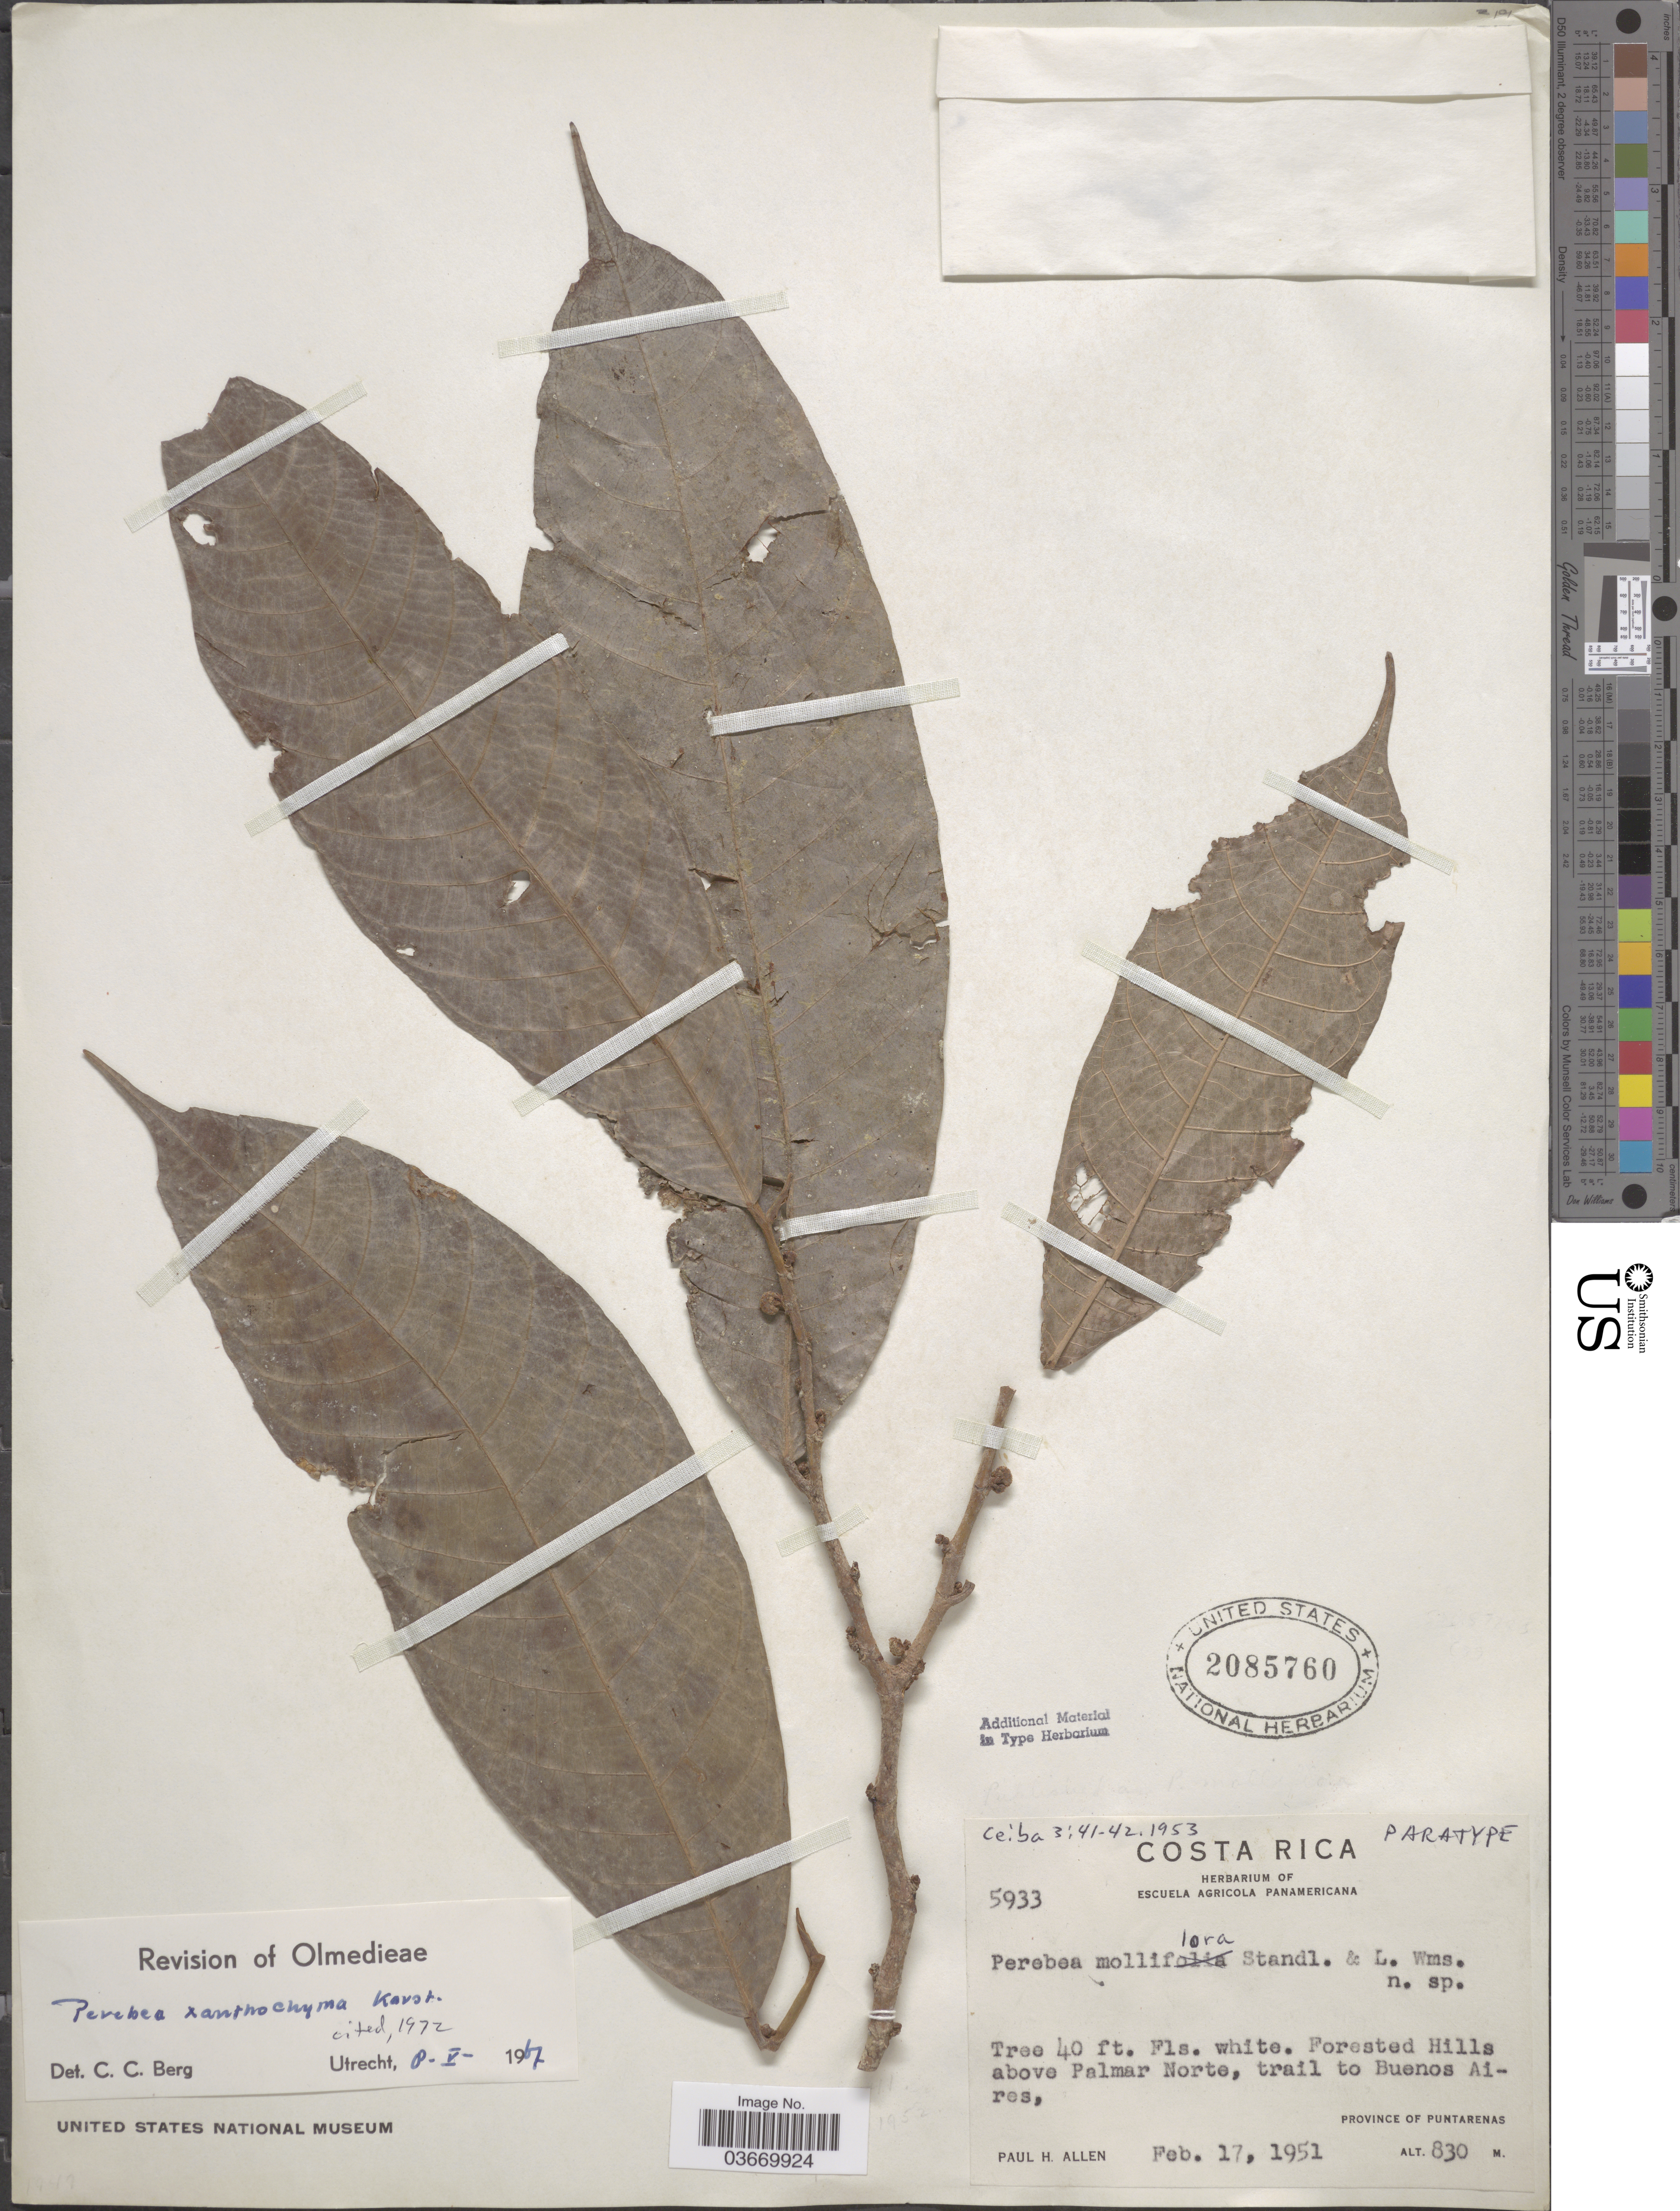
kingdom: Plantae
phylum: Tracheophyta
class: Magnoliopsida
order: Rosales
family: Moraceae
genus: Perebea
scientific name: Perebea xanthochyma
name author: H. Karst.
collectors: P. H. Allen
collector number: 5933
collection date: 1951-02-17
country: Costa Rica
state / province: Puntarenas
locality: Forested Hills above Palmar Norte, trail to Buenos Aires.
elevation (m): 830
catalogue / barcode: US 2085760